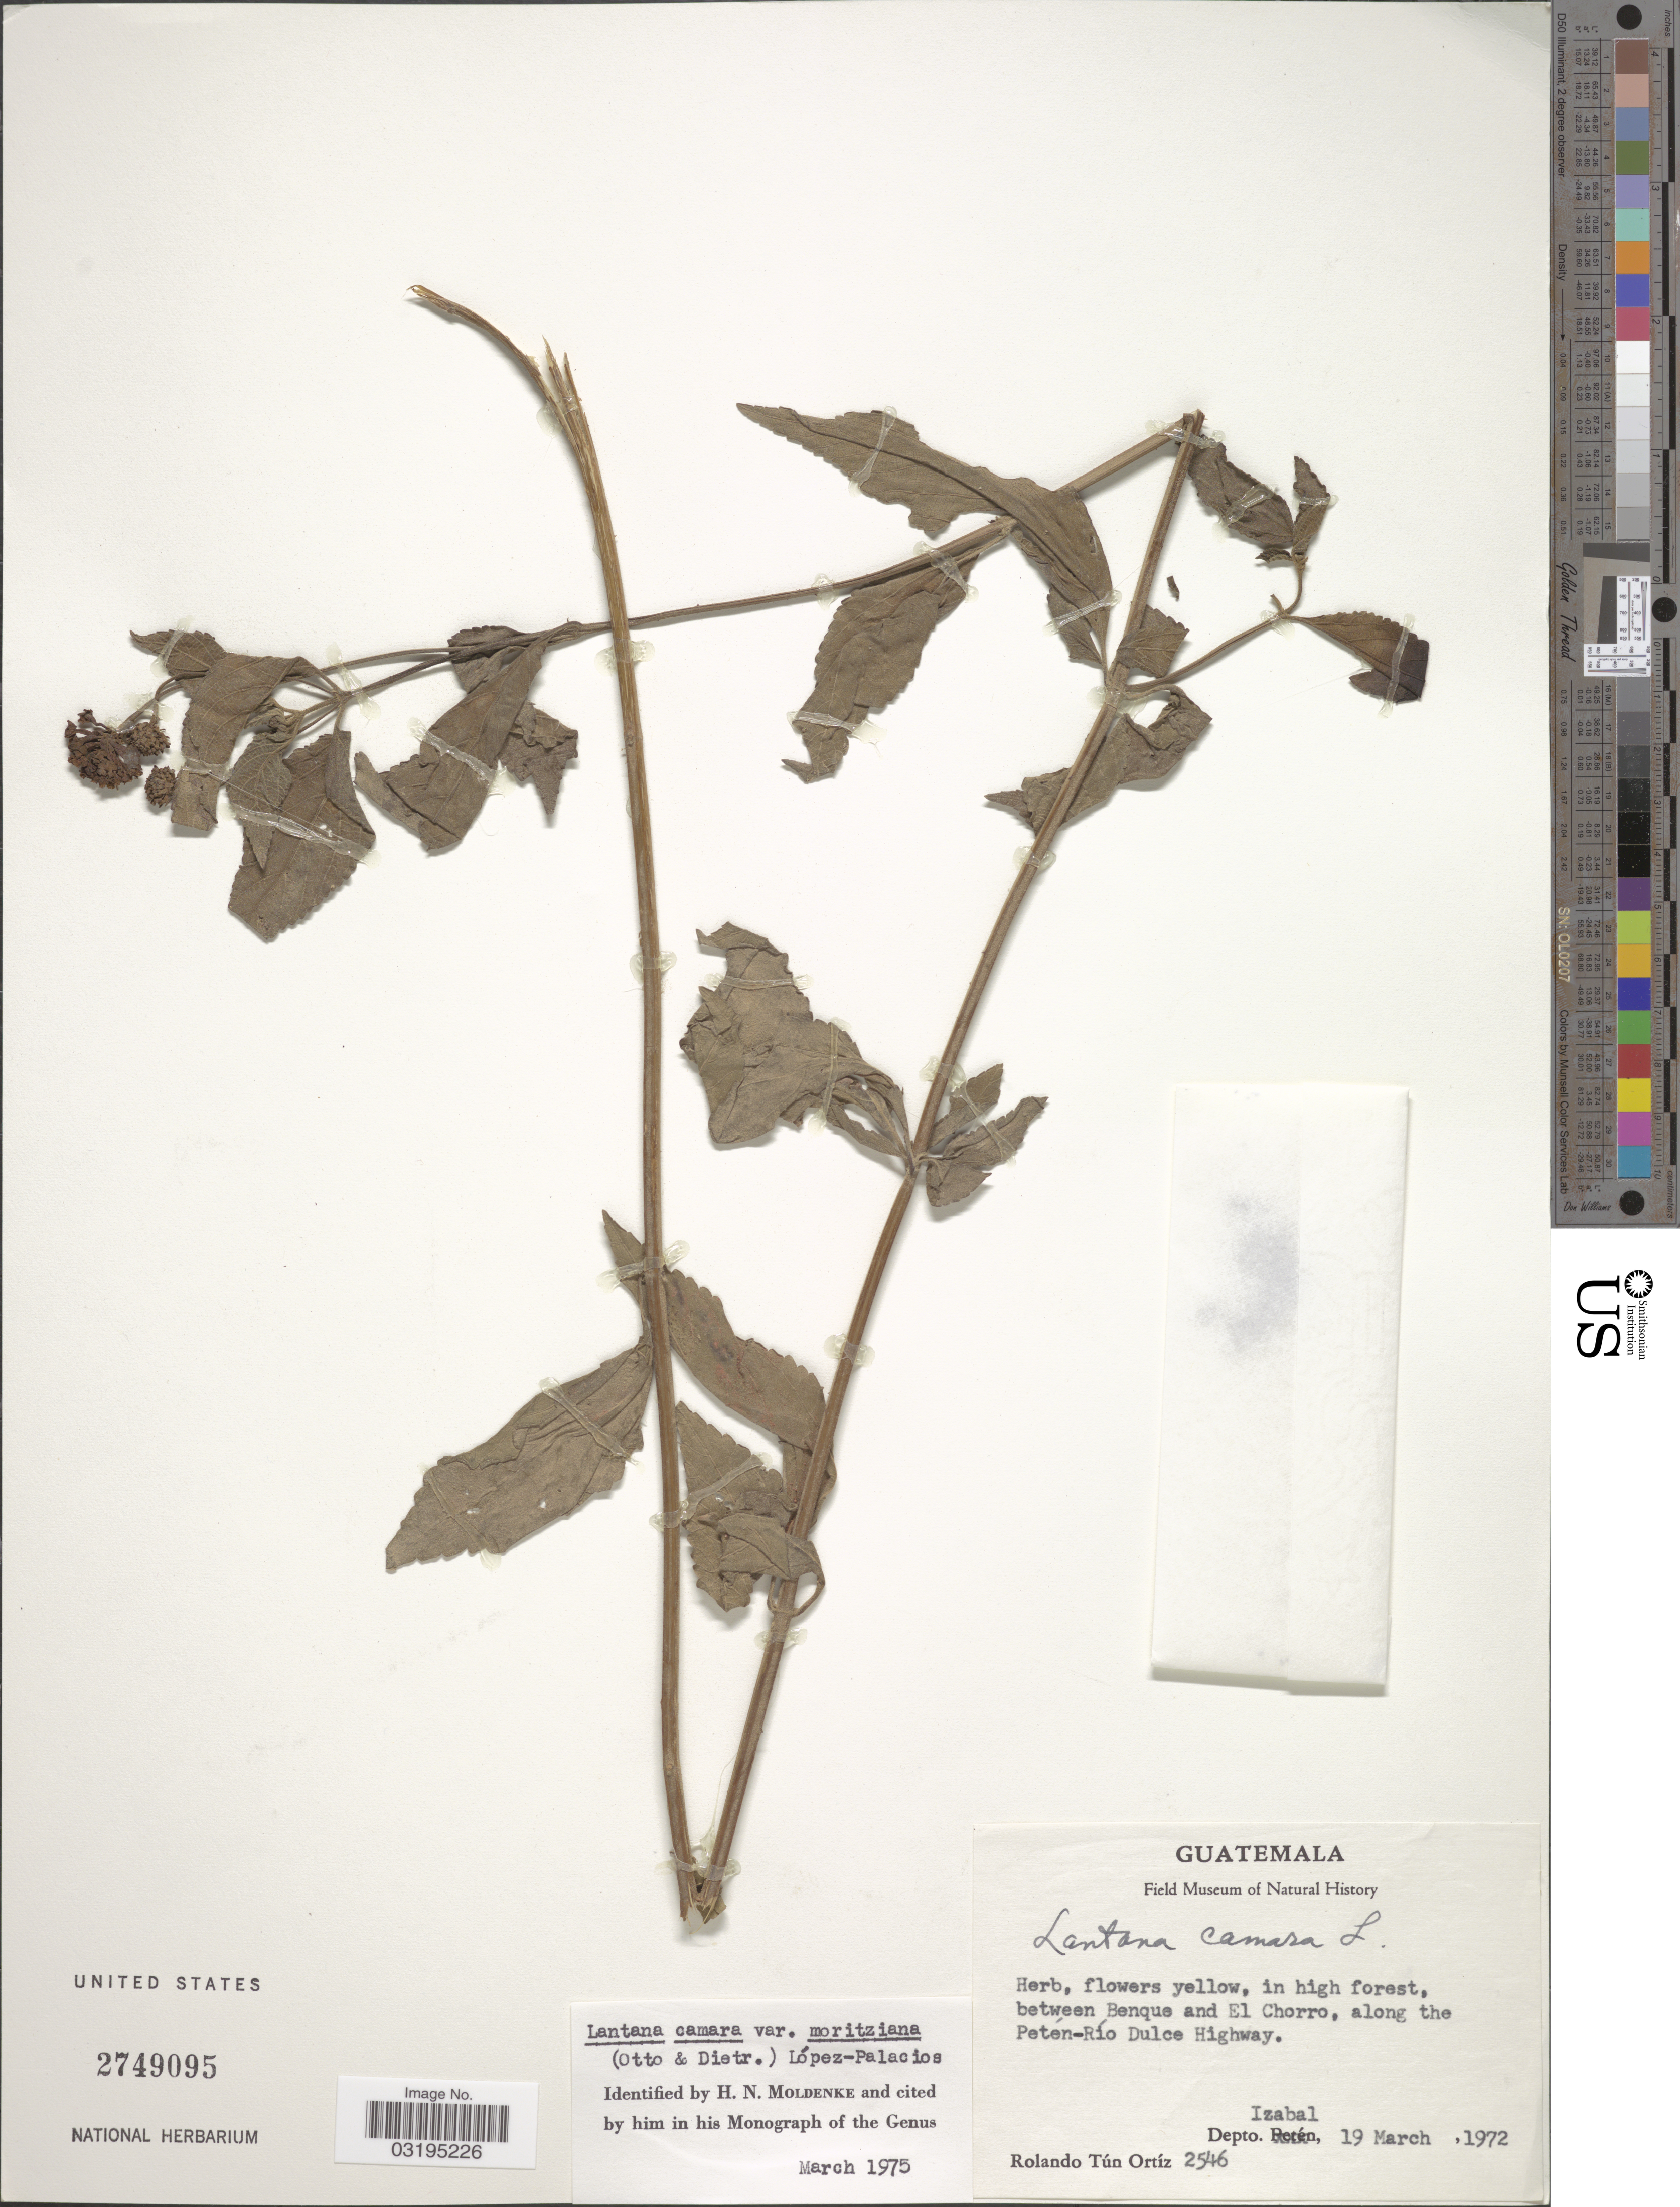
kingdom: Plantae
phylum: Tracheophyta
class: Magnoliopsida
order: Lamiales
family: Verbenaceae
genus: Lantana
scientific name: Lantana camara var. moritziana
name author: (Otto & A. Dietr.) López-Pal.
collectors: R. Tún Ortíz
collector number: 2546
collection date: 1972-03-19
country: Guatemala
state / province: Izabal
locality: Between Benque and El Chorro, along the Peten-Río Dulce Highway. Depto. Izabal.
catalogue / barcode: US 2749095